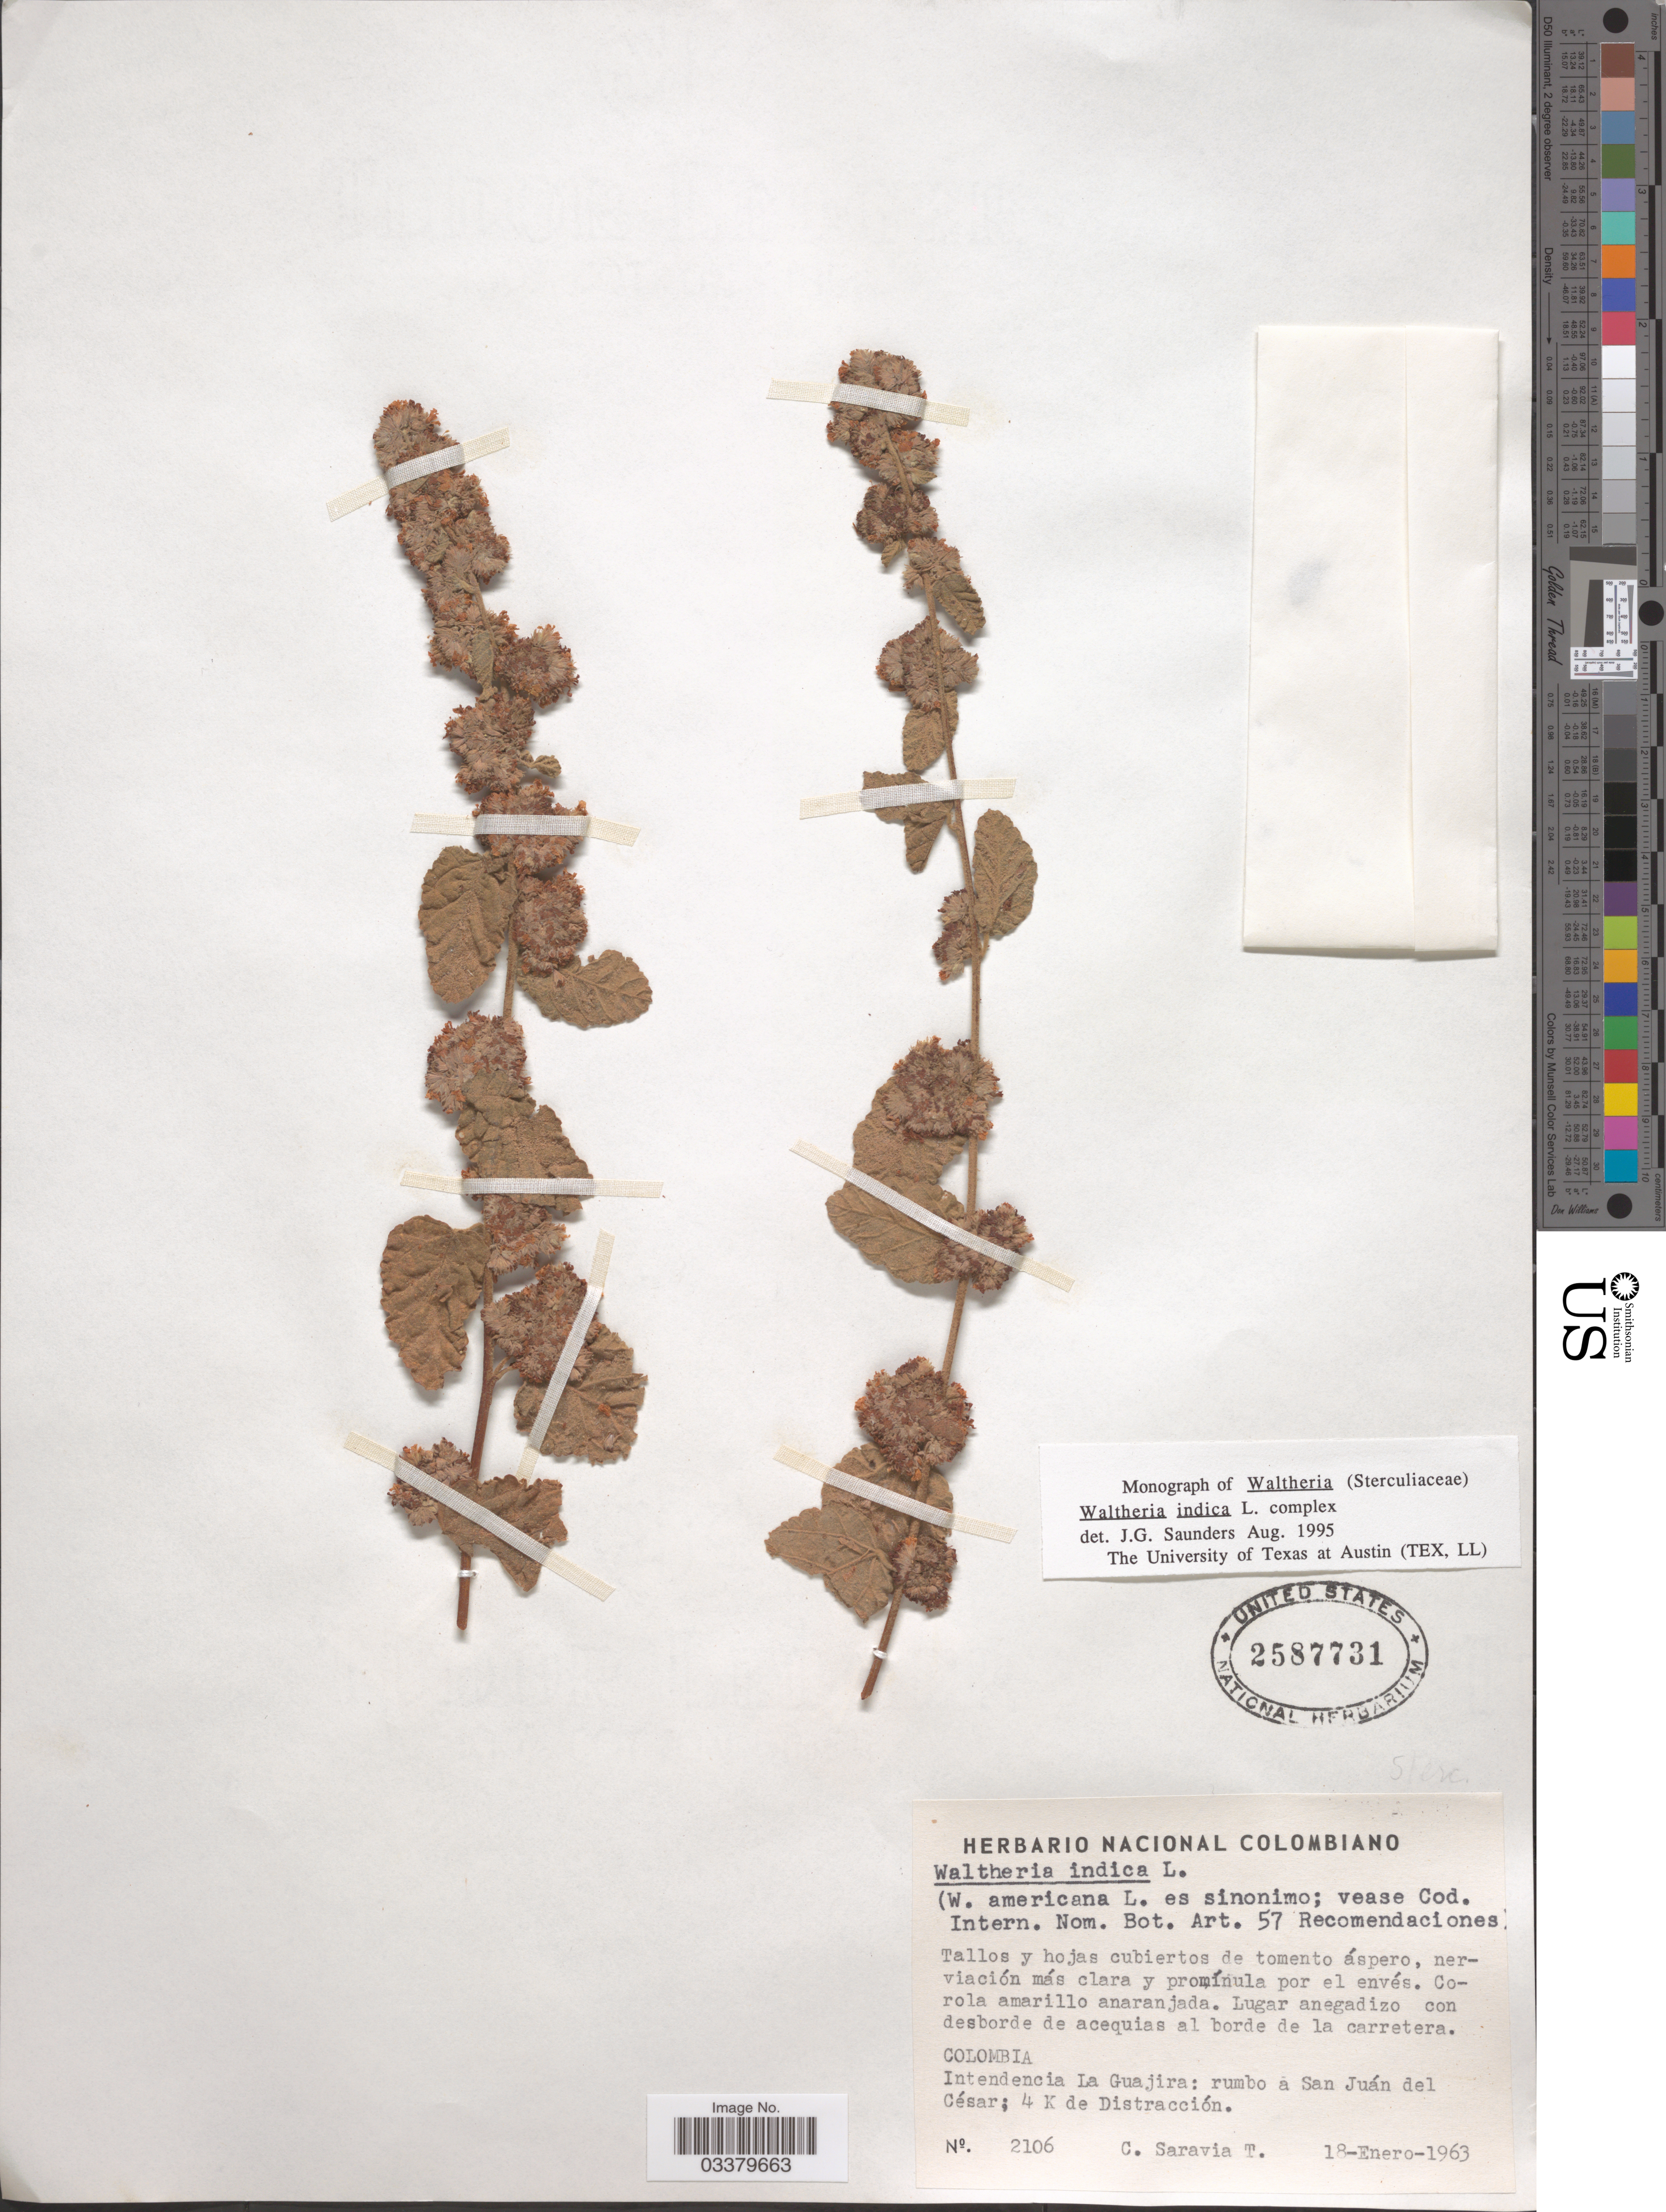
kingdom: Plantae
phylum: Tracheophyta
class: Magnoliopsida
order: Malvales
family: Malvaceae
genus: Waltheria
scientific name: Waltheria indica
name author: L.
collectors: C. Saravia T.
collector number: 2106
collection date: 1963-01-18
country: Colombia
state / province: La Guajira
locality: Intendencia La Guajira: rumbo a San Juán del César; 4 K de Distacción.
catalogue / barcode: US 2587731